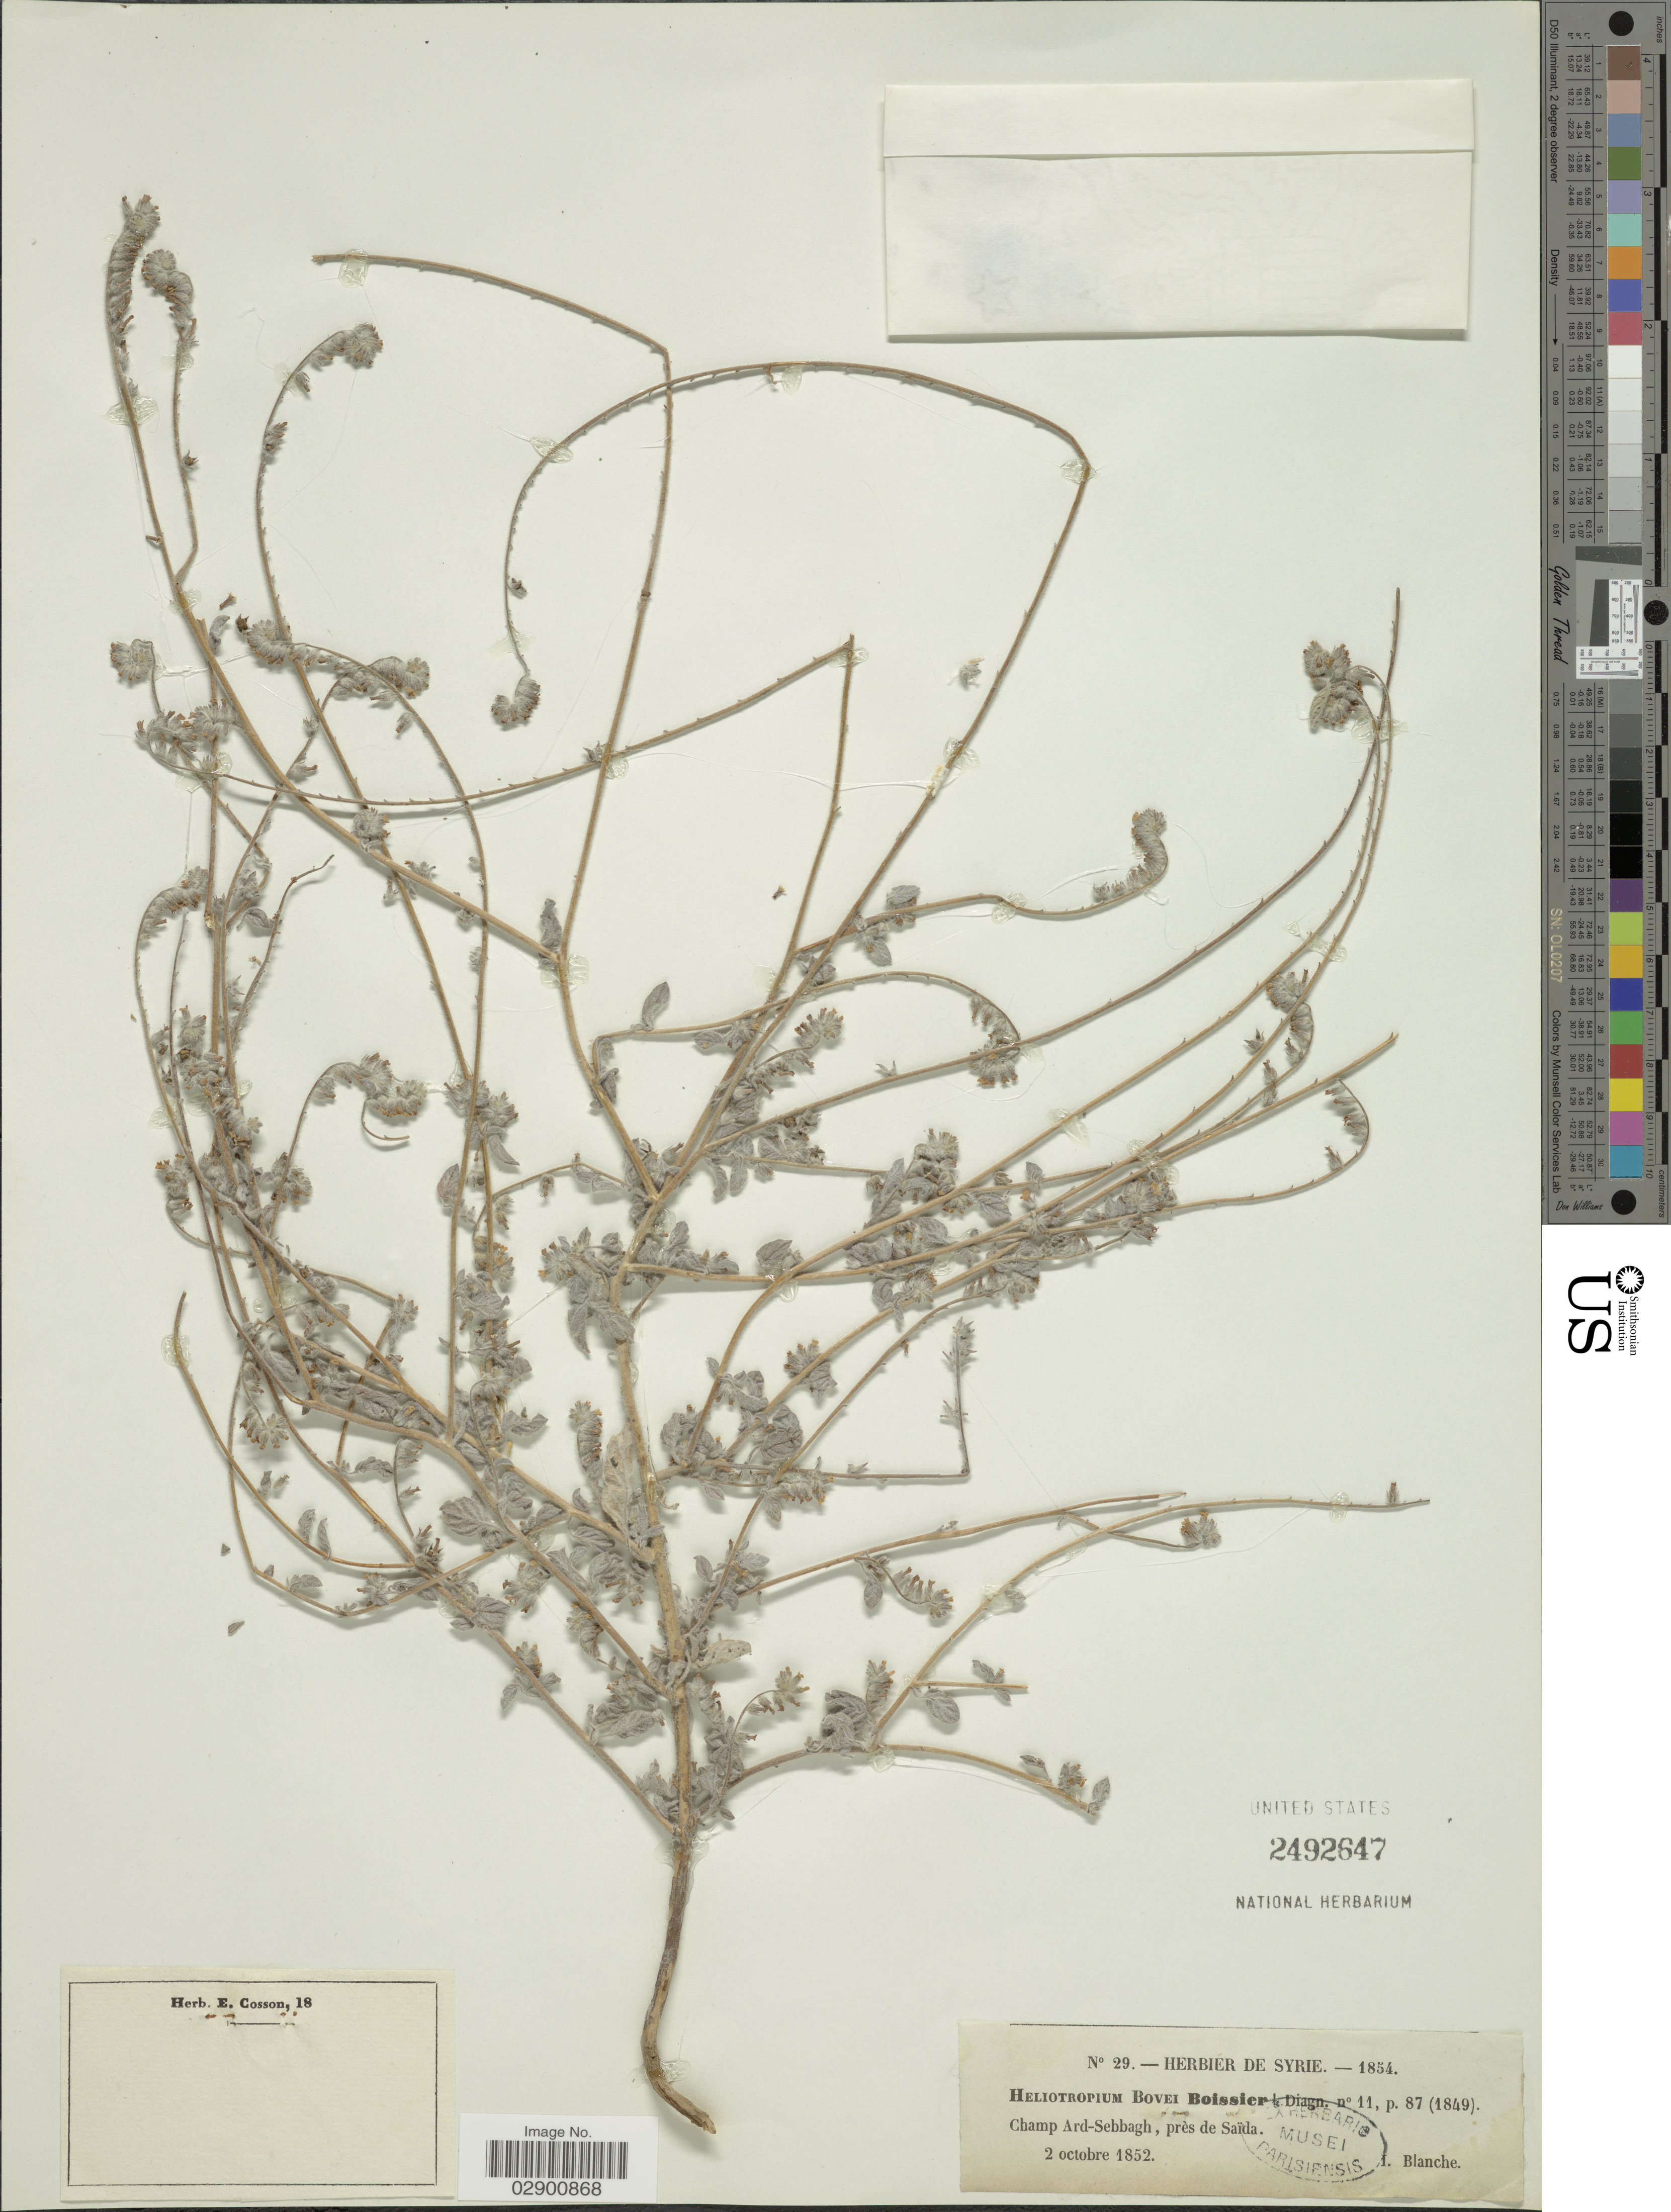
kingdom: Plantae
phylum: Tracheophyta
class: Magnoliopsida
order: Boraginales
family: Heliotropiaceae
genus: Heliotropium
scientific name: Heliotropium bovei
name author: Boiss.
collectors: I. Blanche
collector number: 29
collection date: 1852-10-02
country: Syria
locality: Champ Ard-Sebbagh, près de Saïda. [possibly Saida, Lebanon?]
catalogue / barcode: US 2492647